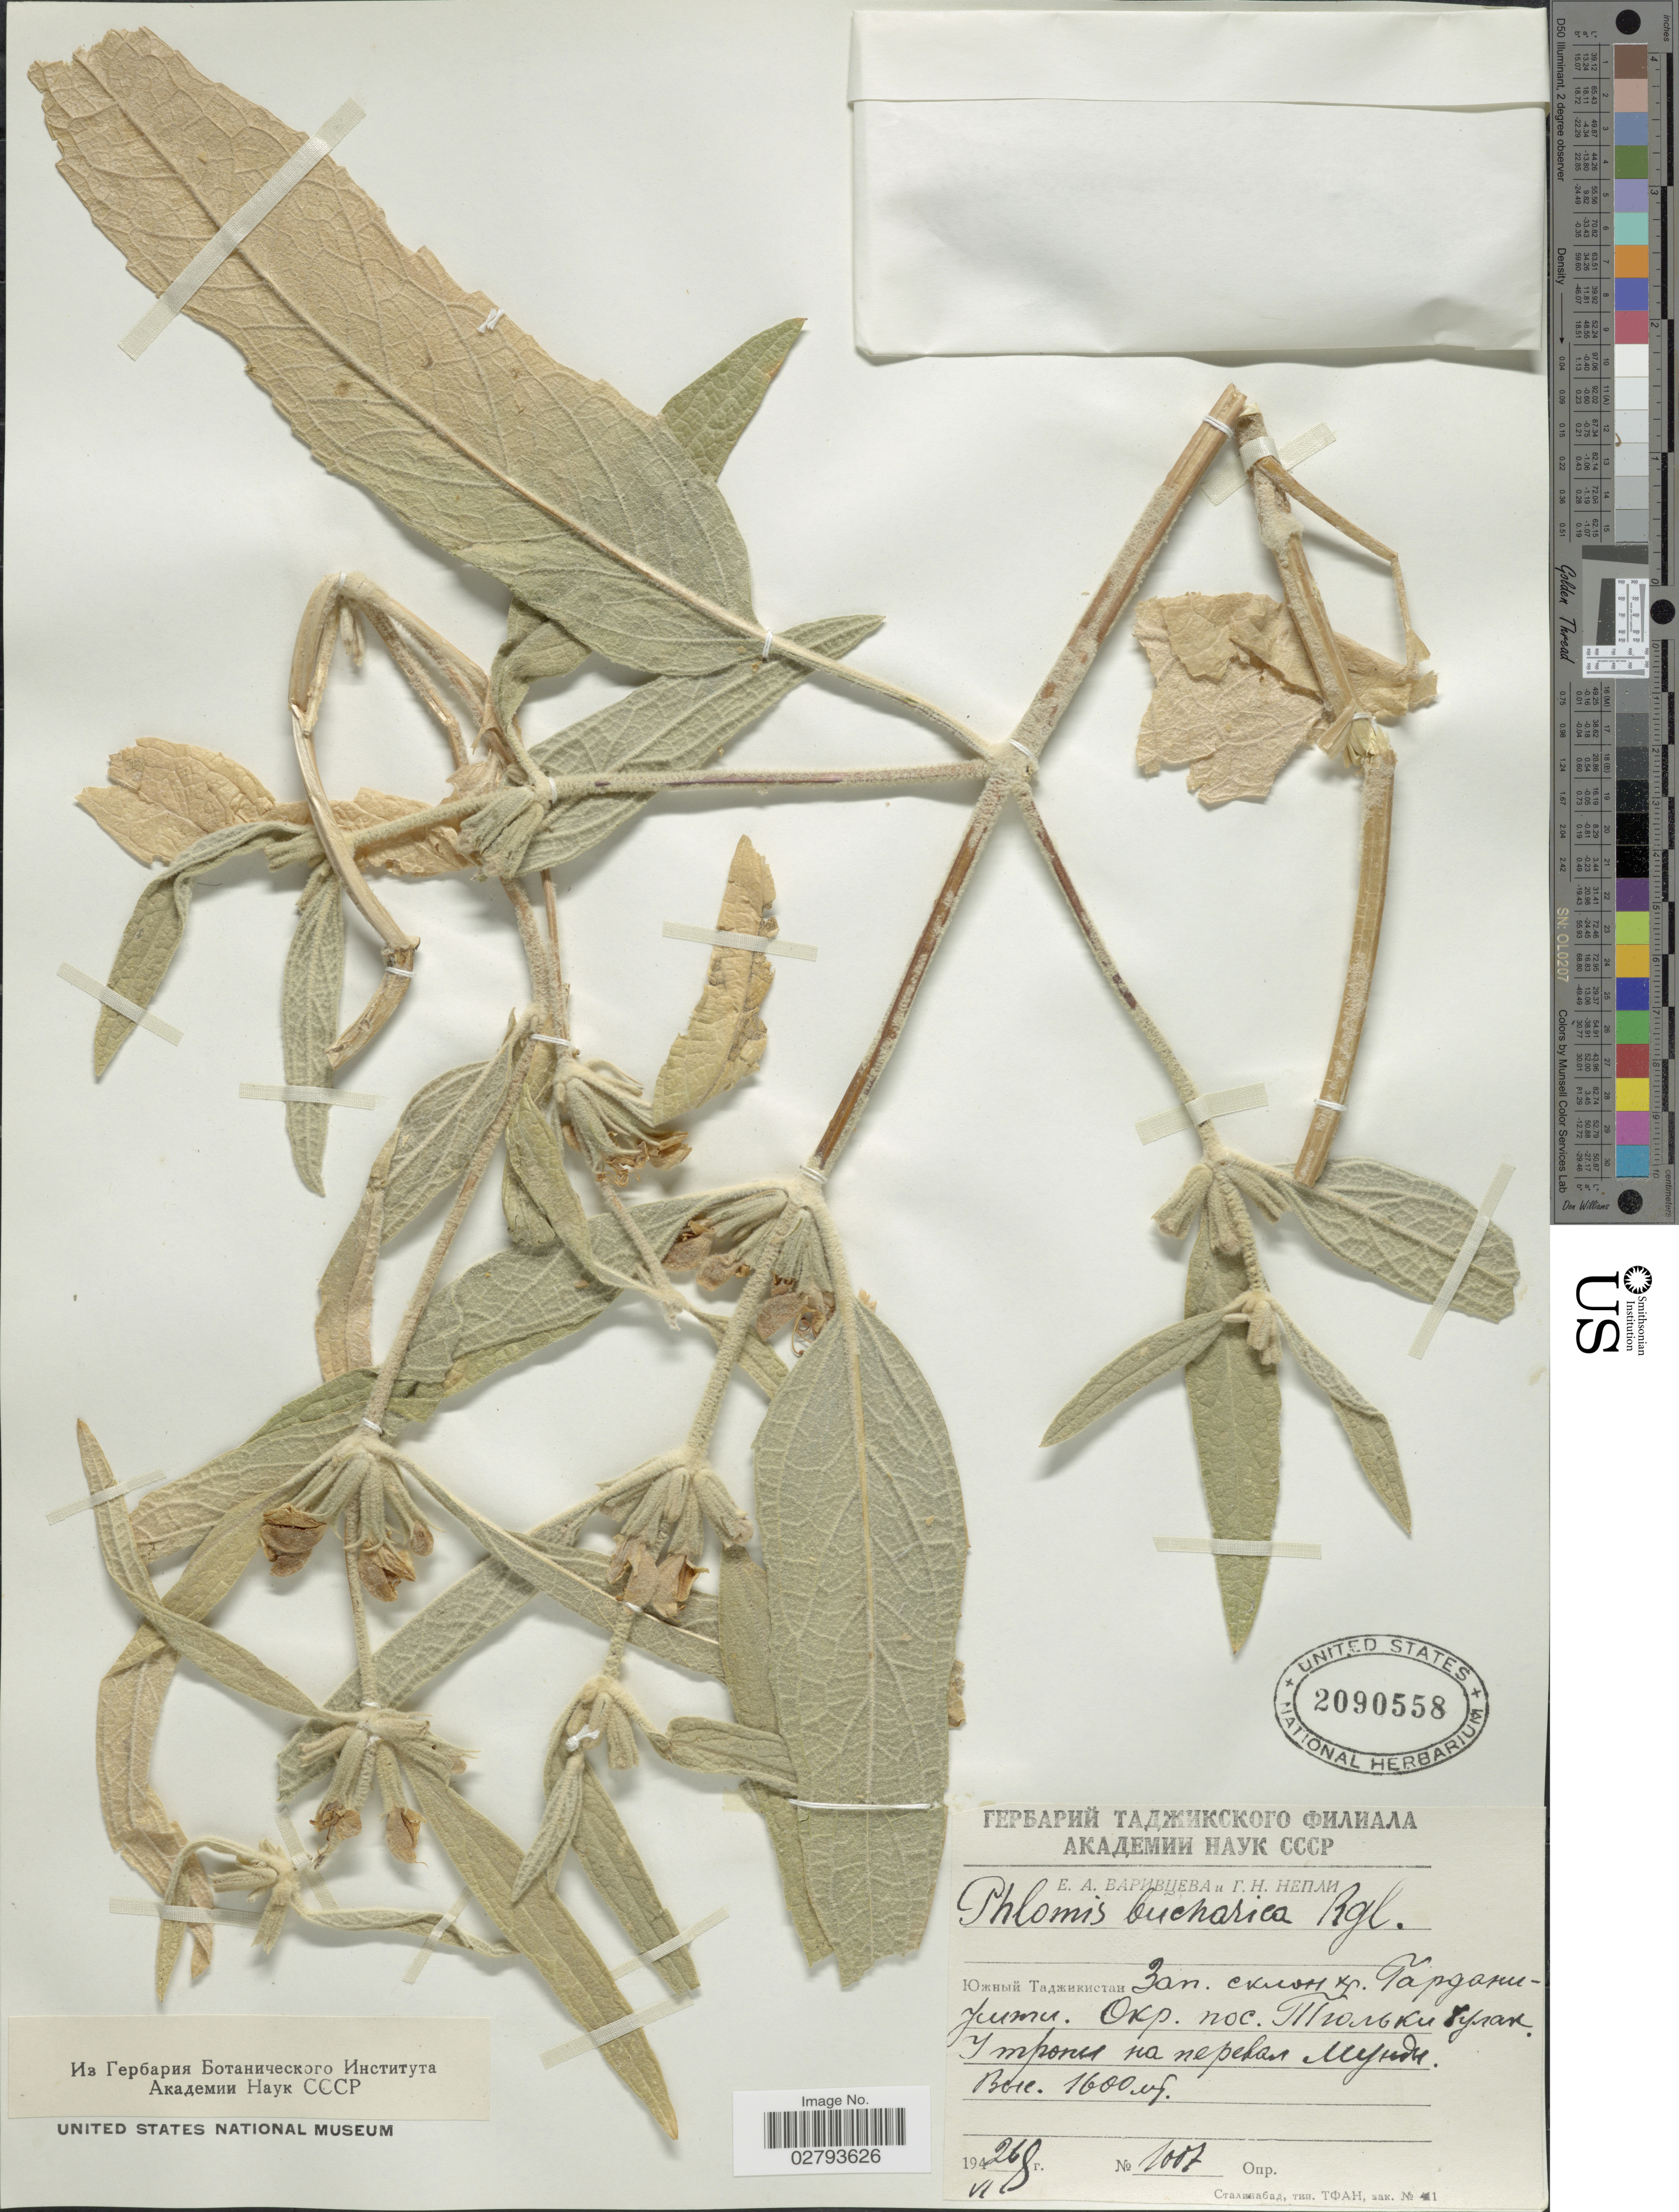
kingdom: Plantae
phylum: Tracheophyta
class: Magnoliopsida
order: Lamiales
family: Lamiaceae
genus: Phlomis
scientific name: Phlomis bucharica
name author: A. Regel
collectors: E. Varivtseva & G. Nepli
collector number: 1007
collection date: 1948-06-26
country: Tajikistan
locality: Vicinity of Tulki Bulan village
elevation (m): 1600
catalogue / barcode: US 2090558